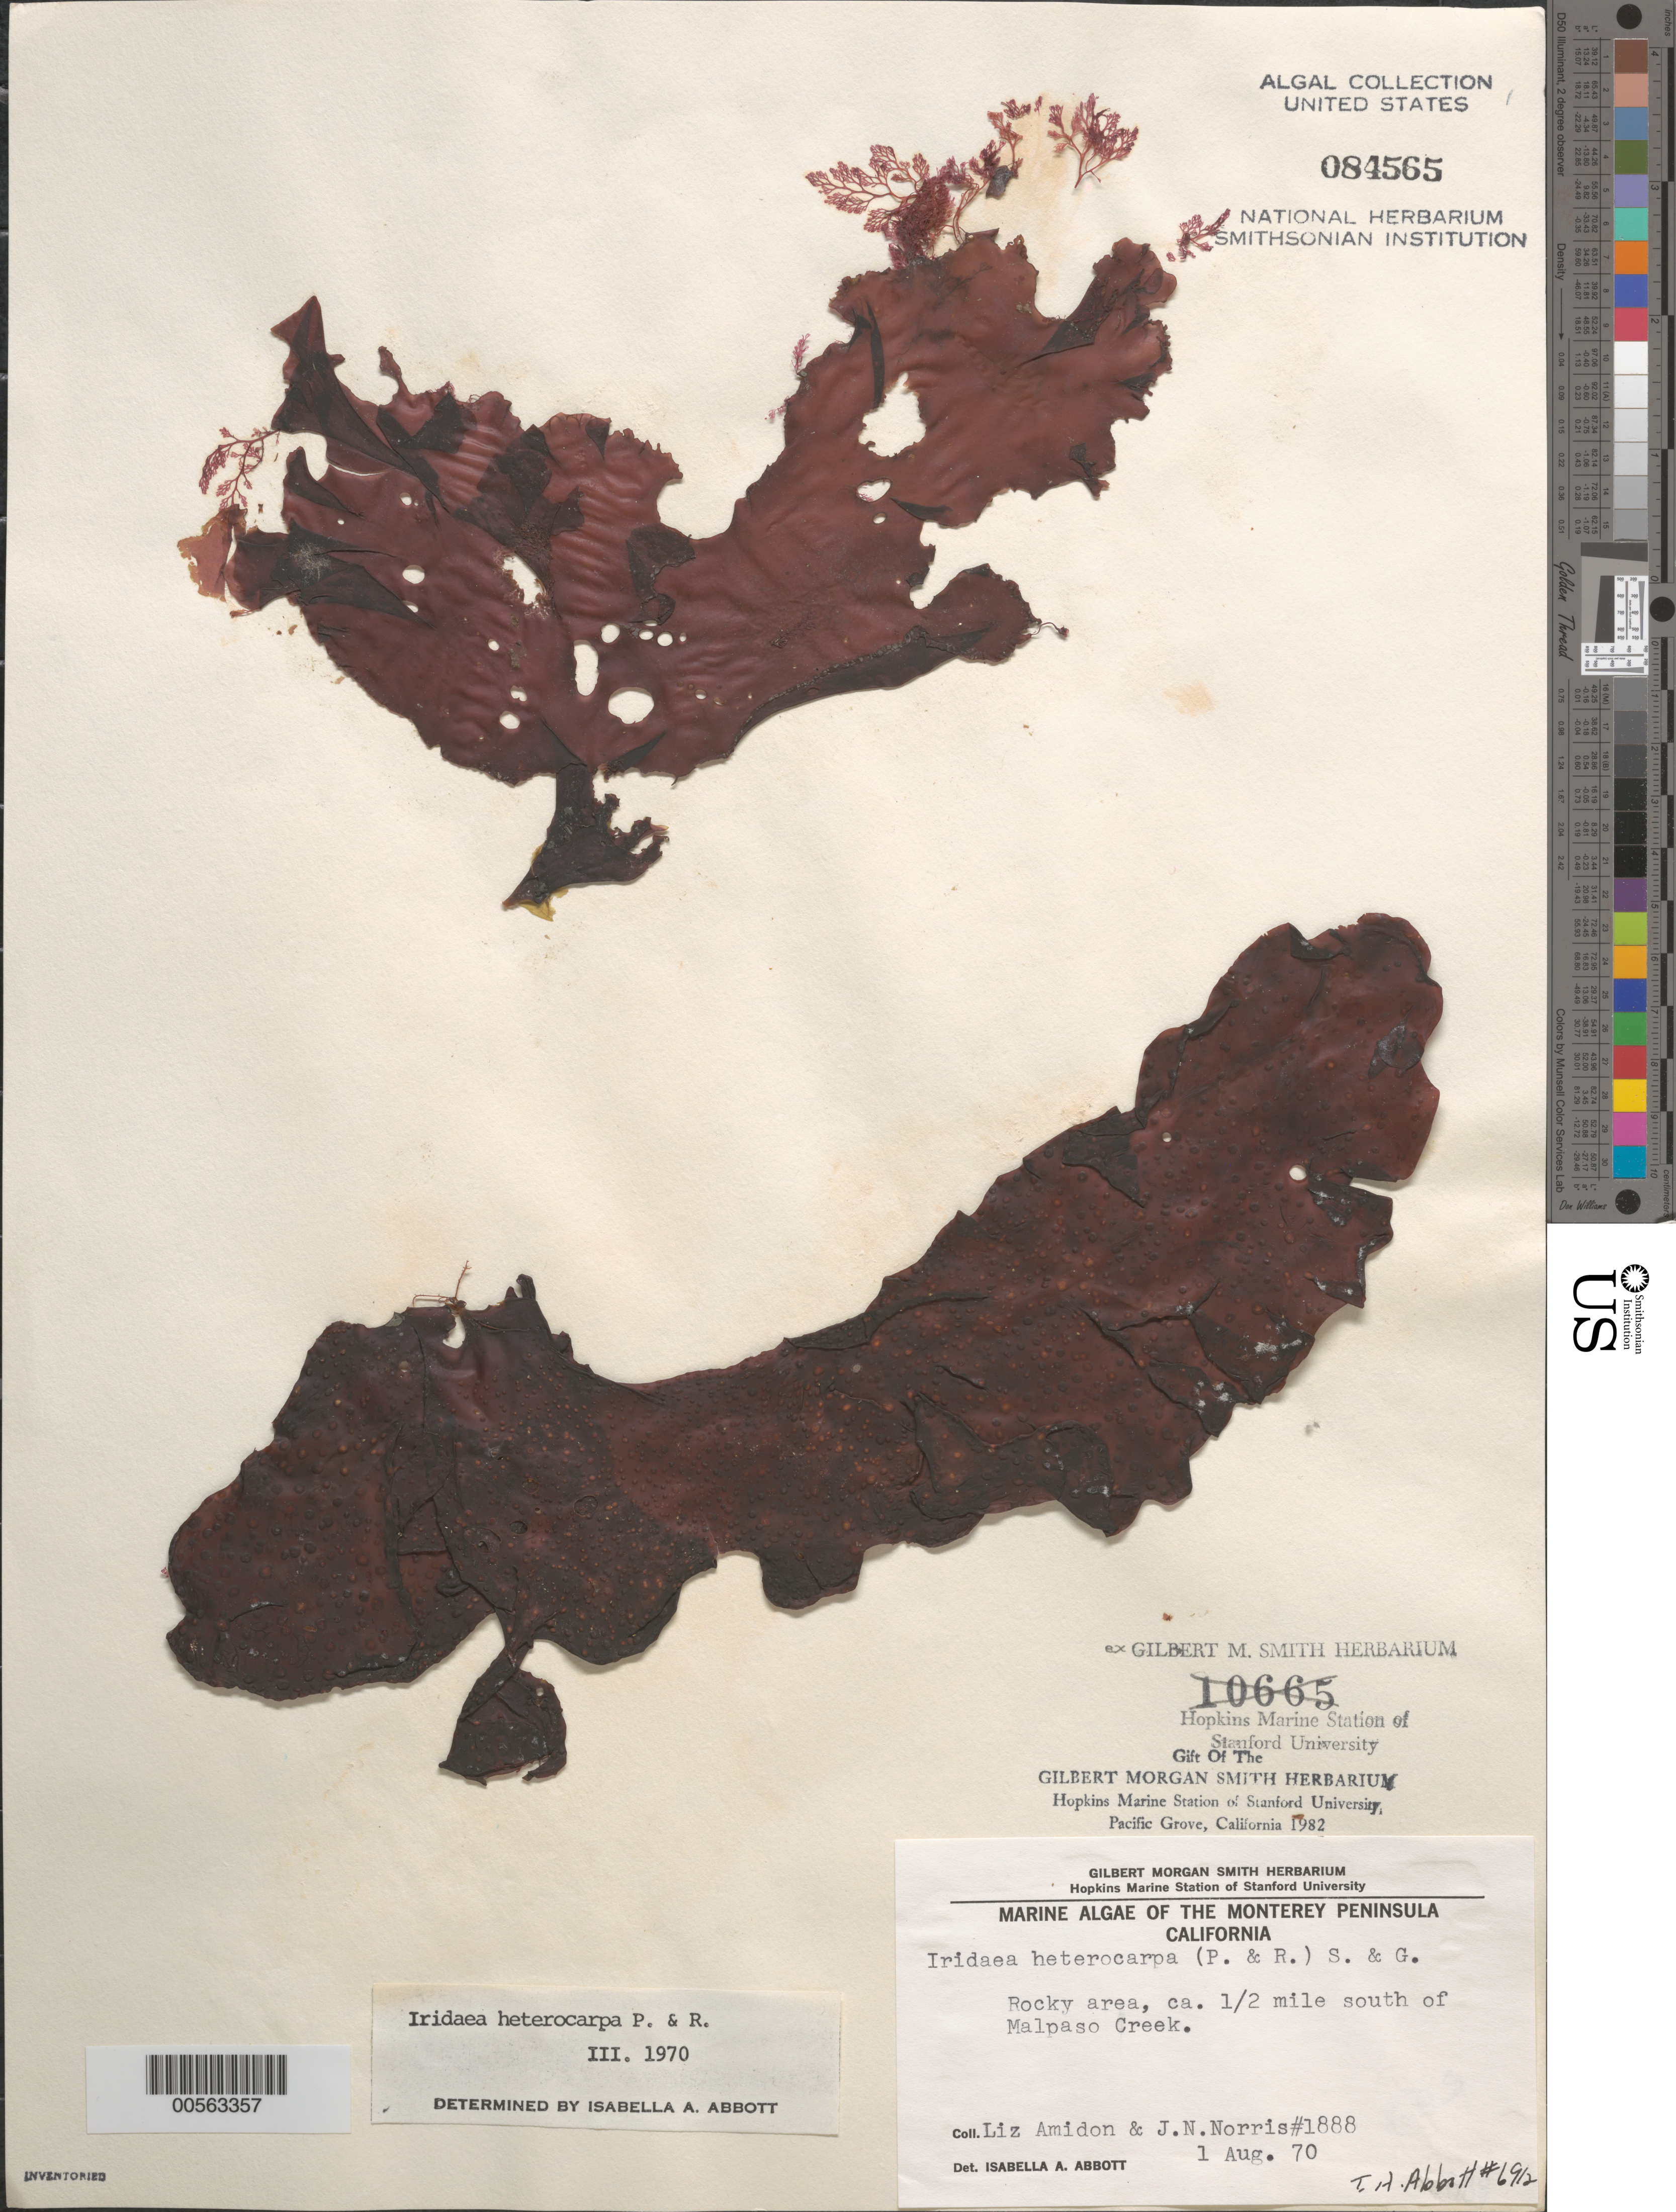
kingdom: Plantae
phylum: Rhodophyta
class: Florideophyceae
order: Gigartinales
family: Gigartinaceae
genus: Chondrus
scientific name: Chondrus crispus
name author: Stackh.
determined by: Algae name updating Project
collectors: E. Amidon & J. N. Norris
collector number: JN-1888 & IAA 6912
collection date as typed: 01 Aug 1970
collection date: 1970-08-01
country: United States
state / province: California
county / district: Monterey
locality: Ca. 0.5 mile south of Malpaso Creek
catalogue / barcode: US 84565